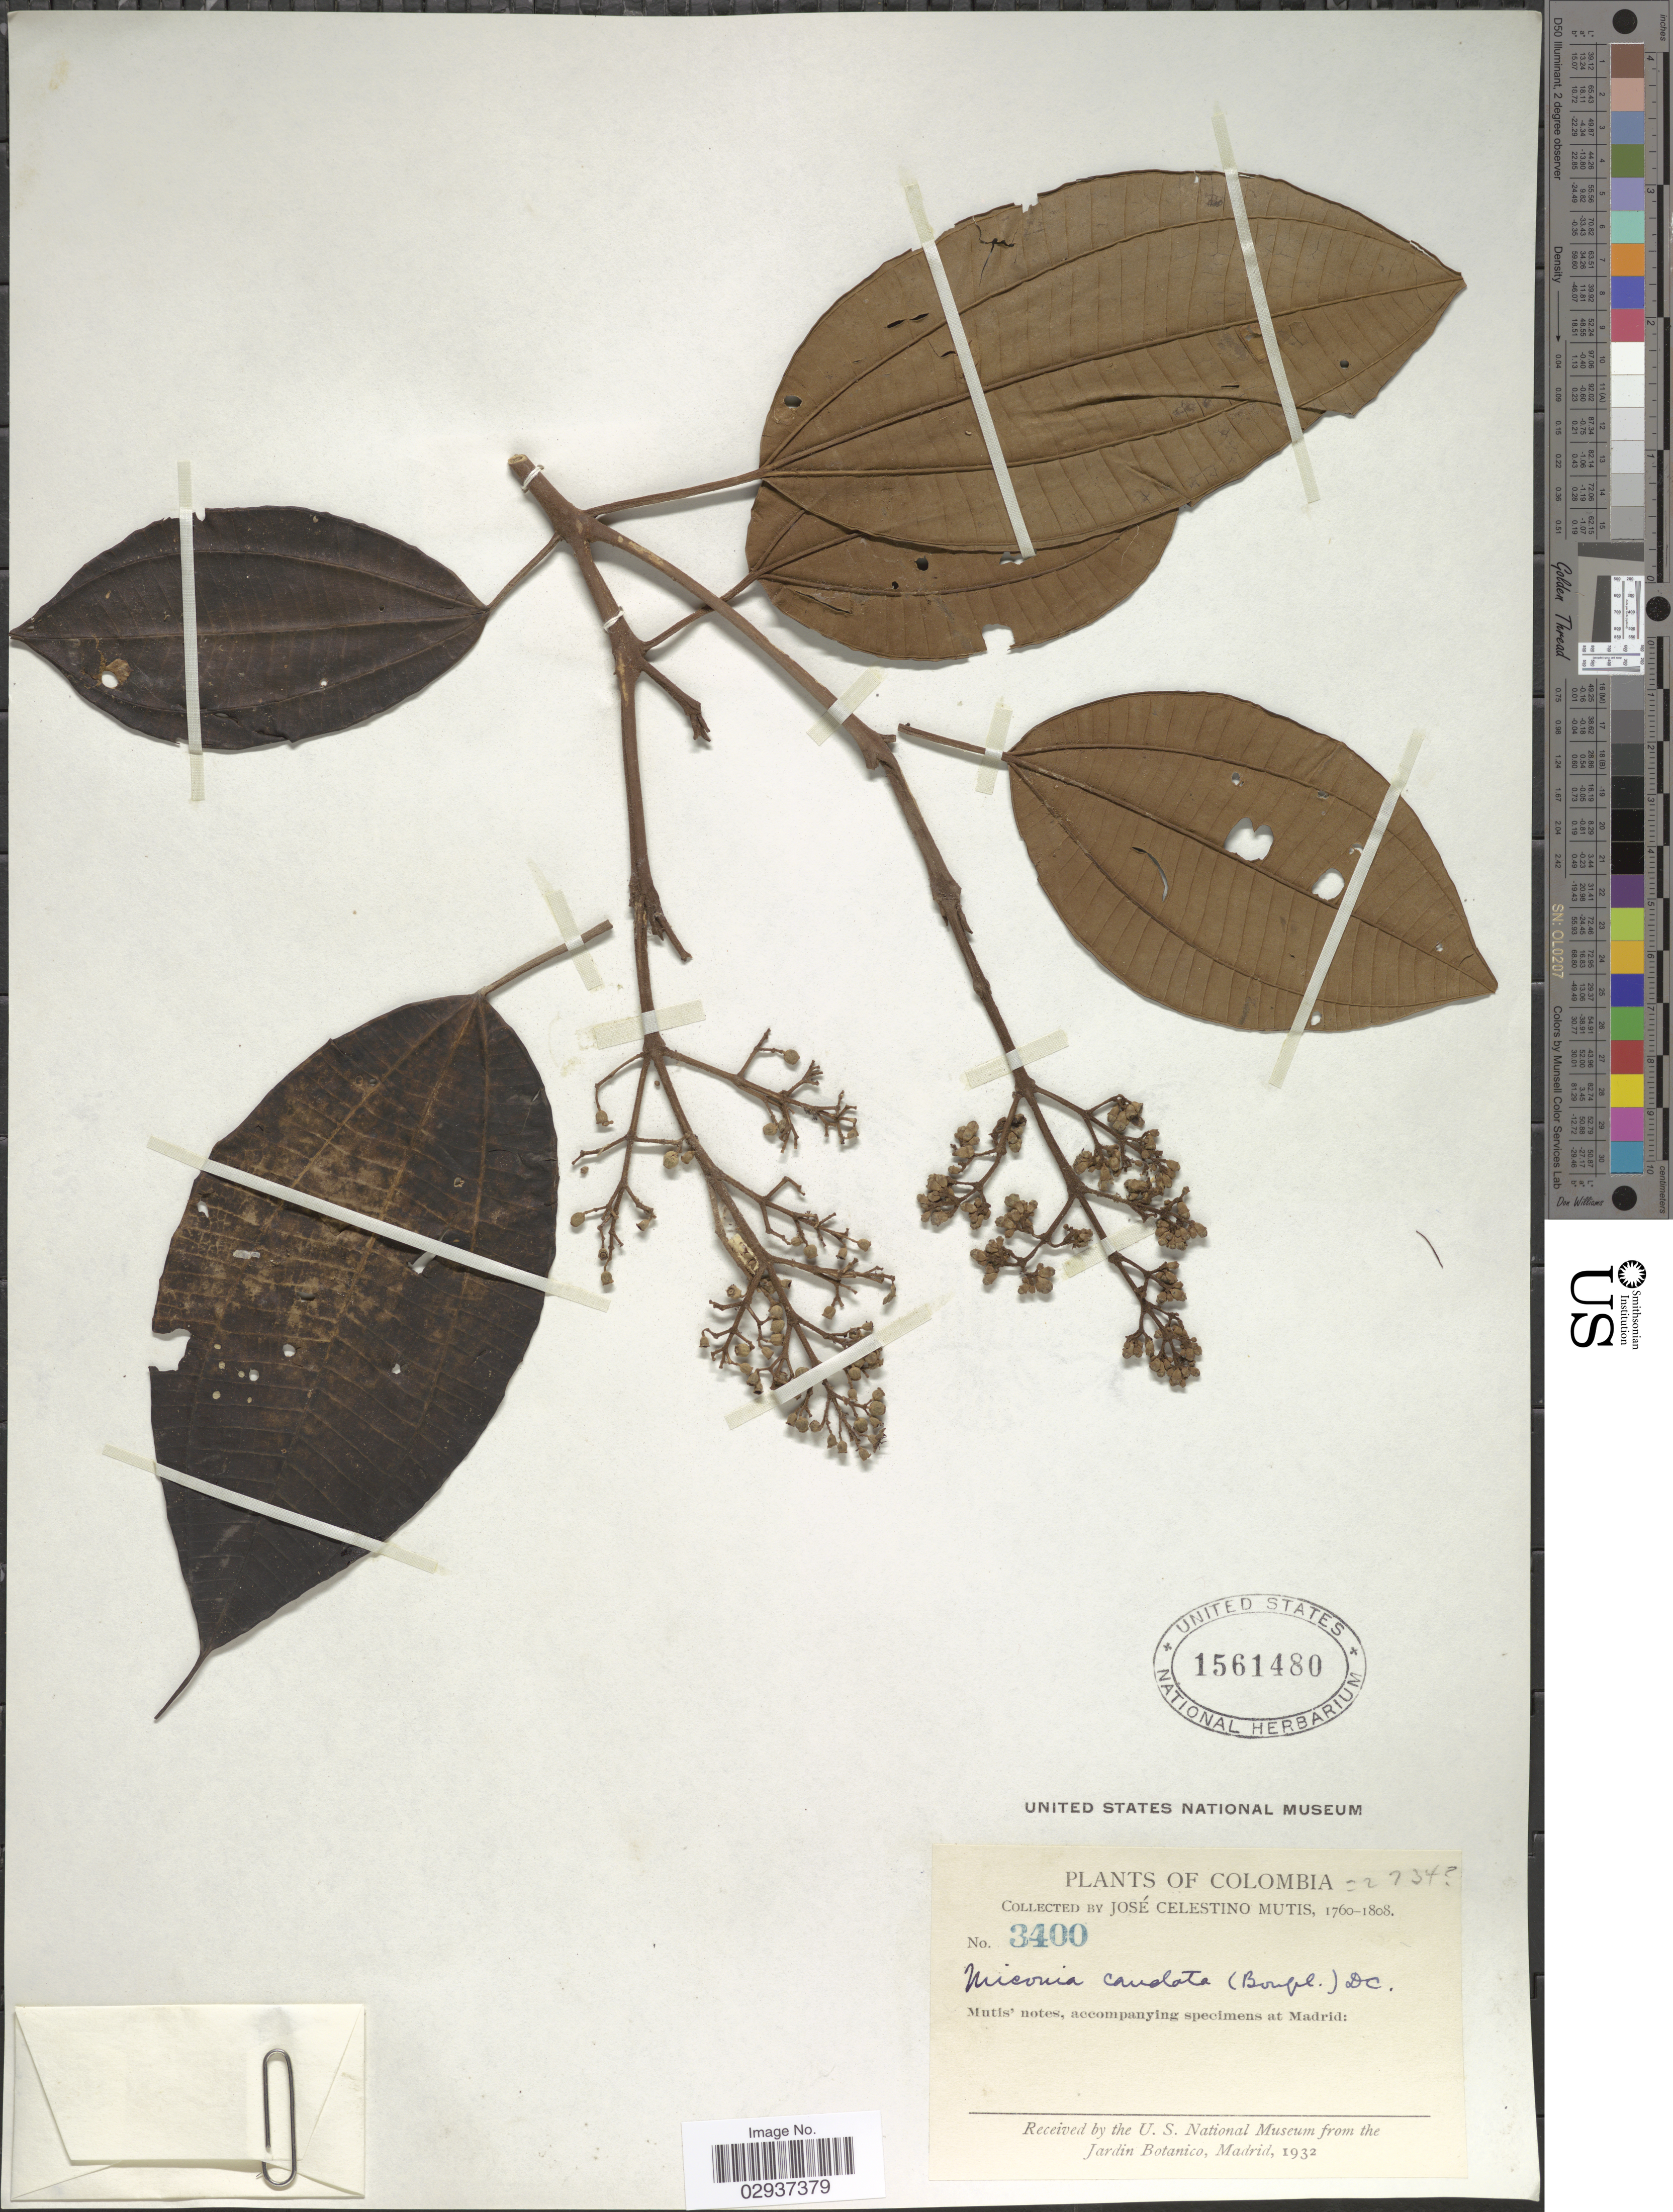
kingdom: Plantae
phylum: Tracheophyta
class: Magnoliopsida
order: Myrtales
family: Melastomataceae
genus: Miconia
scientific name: Miconia caudata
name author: (Bonpl.) DC.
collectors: J. C. B. Mutis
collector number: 3400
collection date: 1760/1808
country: Colombia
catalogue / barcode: US 1561480